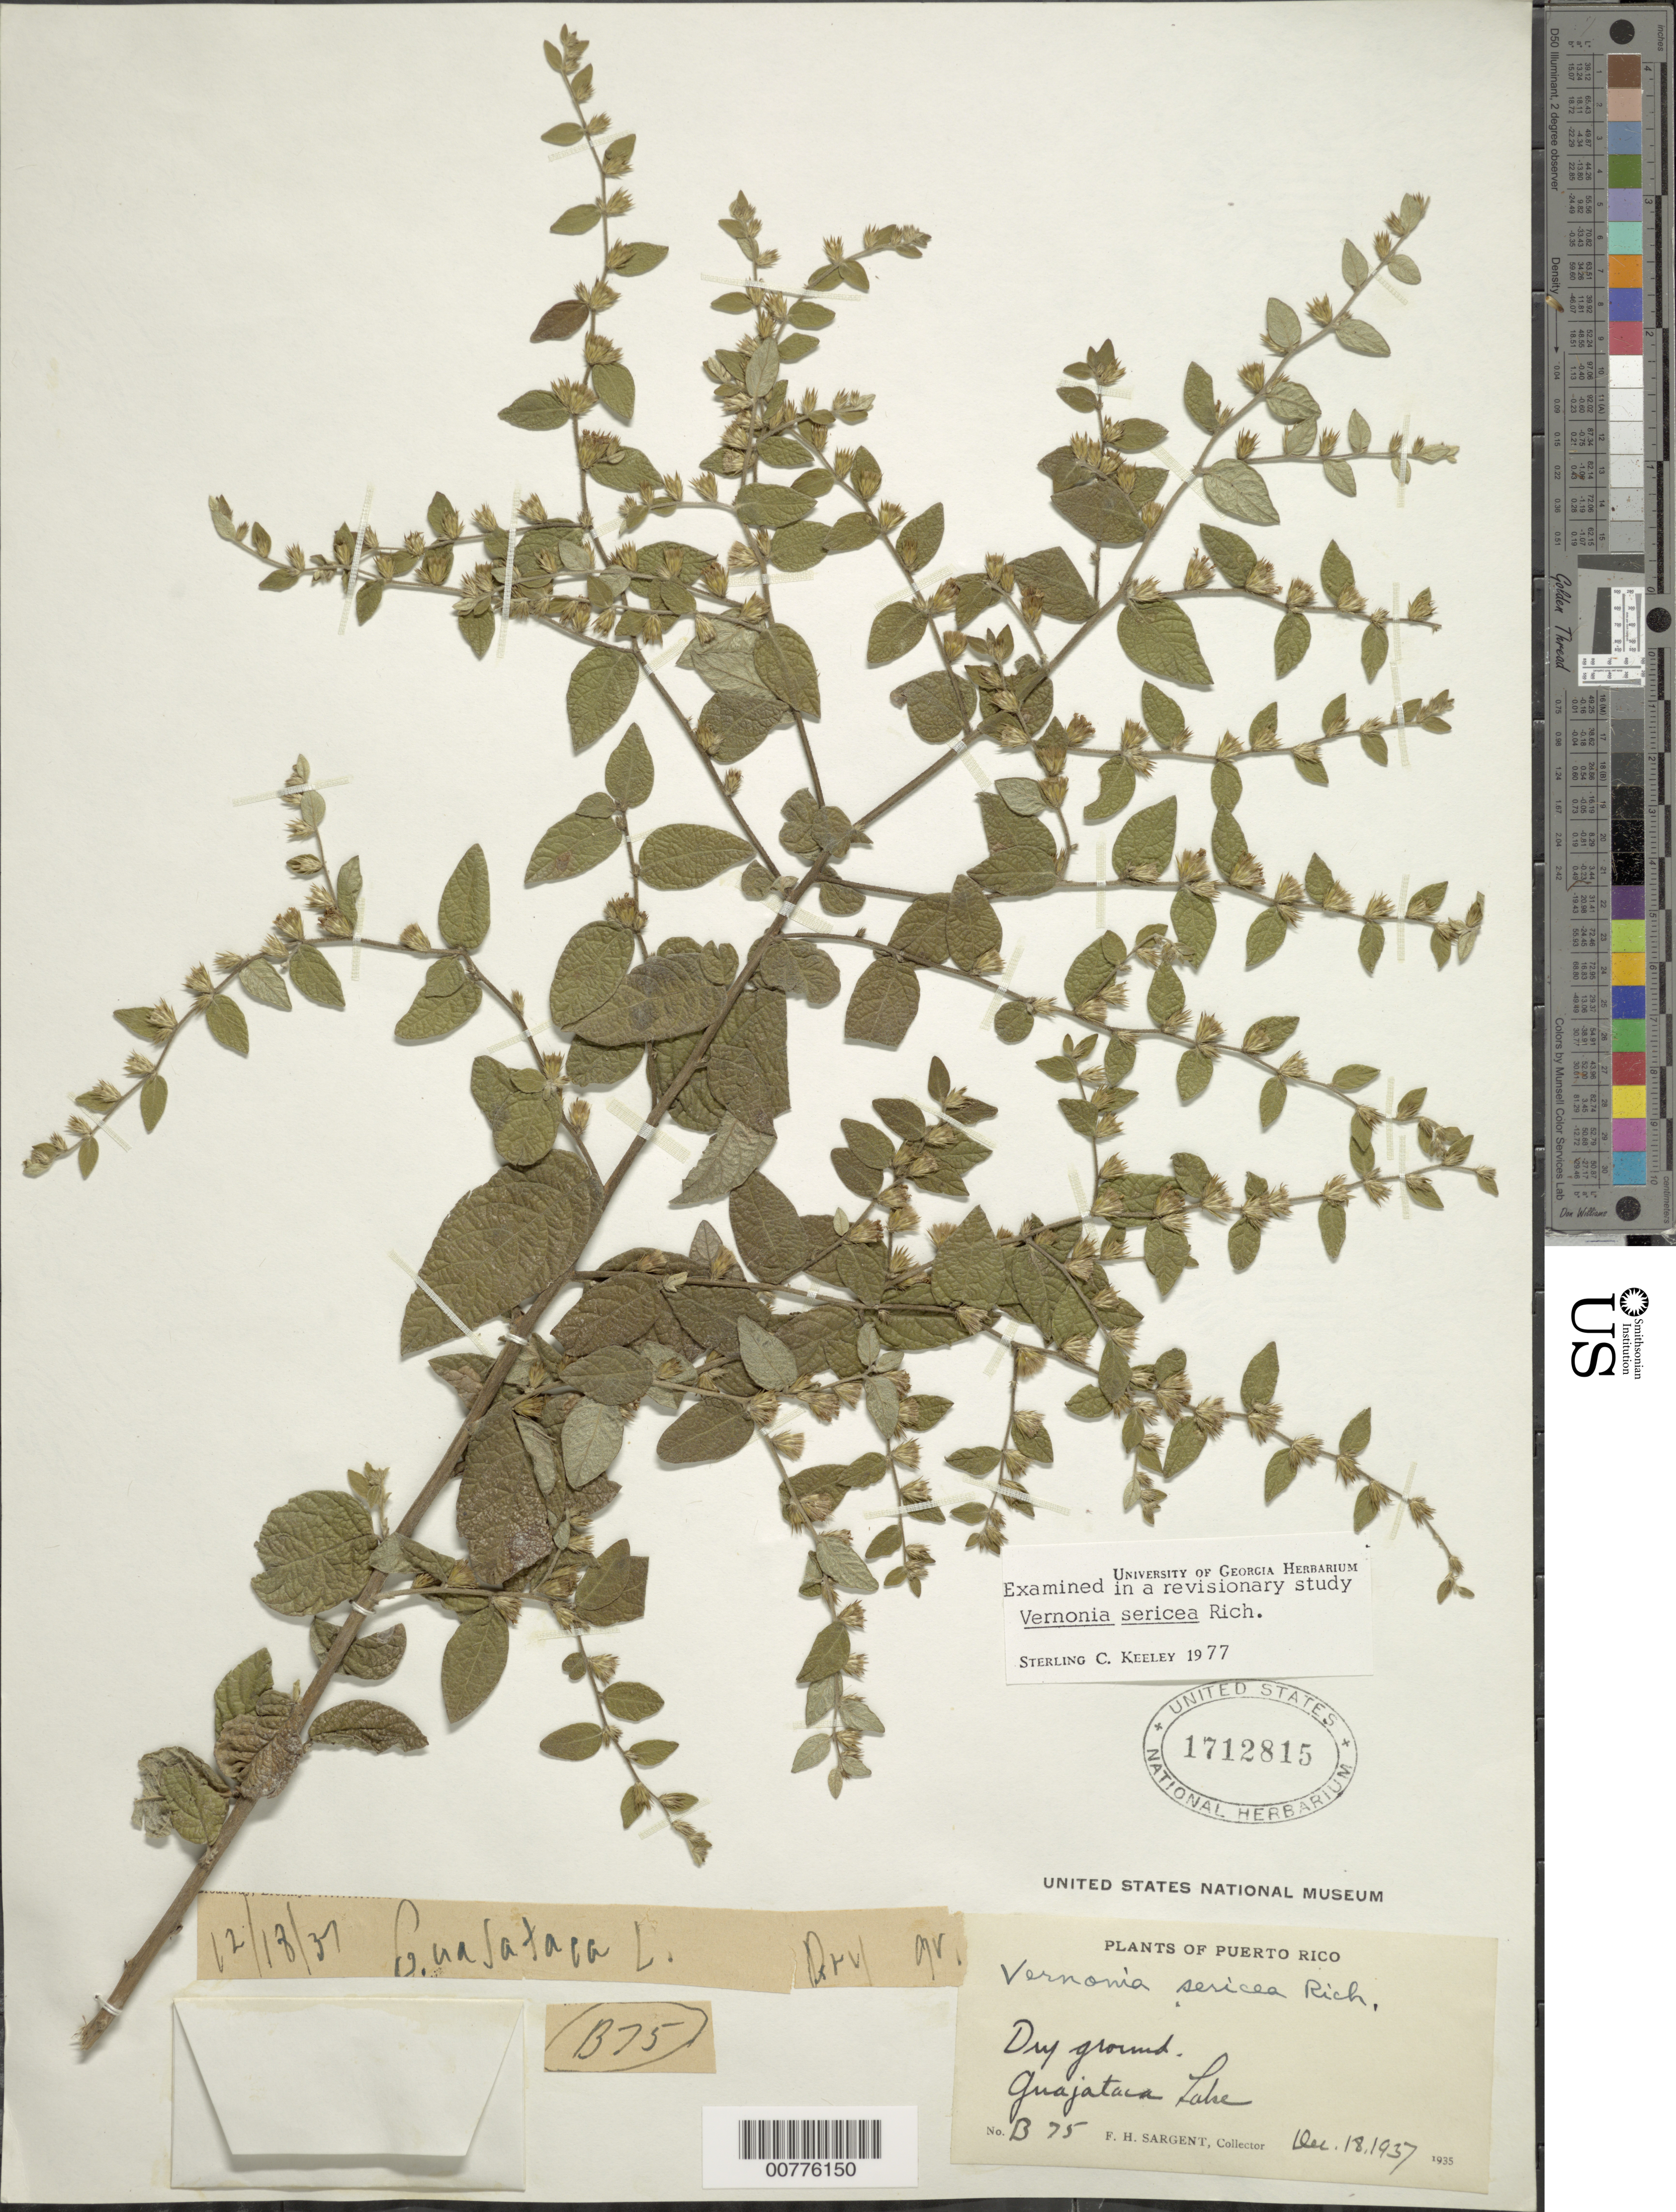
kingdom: Plantae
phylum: Tracheophyta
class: Magnoliopsida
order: Asterales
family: Asteraceae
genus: Lepidaploa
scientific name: Lepidaploa sericea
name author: (Rich.) H. Rob.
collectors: F. H. Sargent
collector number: B75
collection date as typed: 18 Dec 1937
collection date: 1937-12-18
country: Puerto Rico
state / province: Quebradillas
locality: Guajataca Lake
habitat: Dry ground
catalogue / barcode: US 1712815